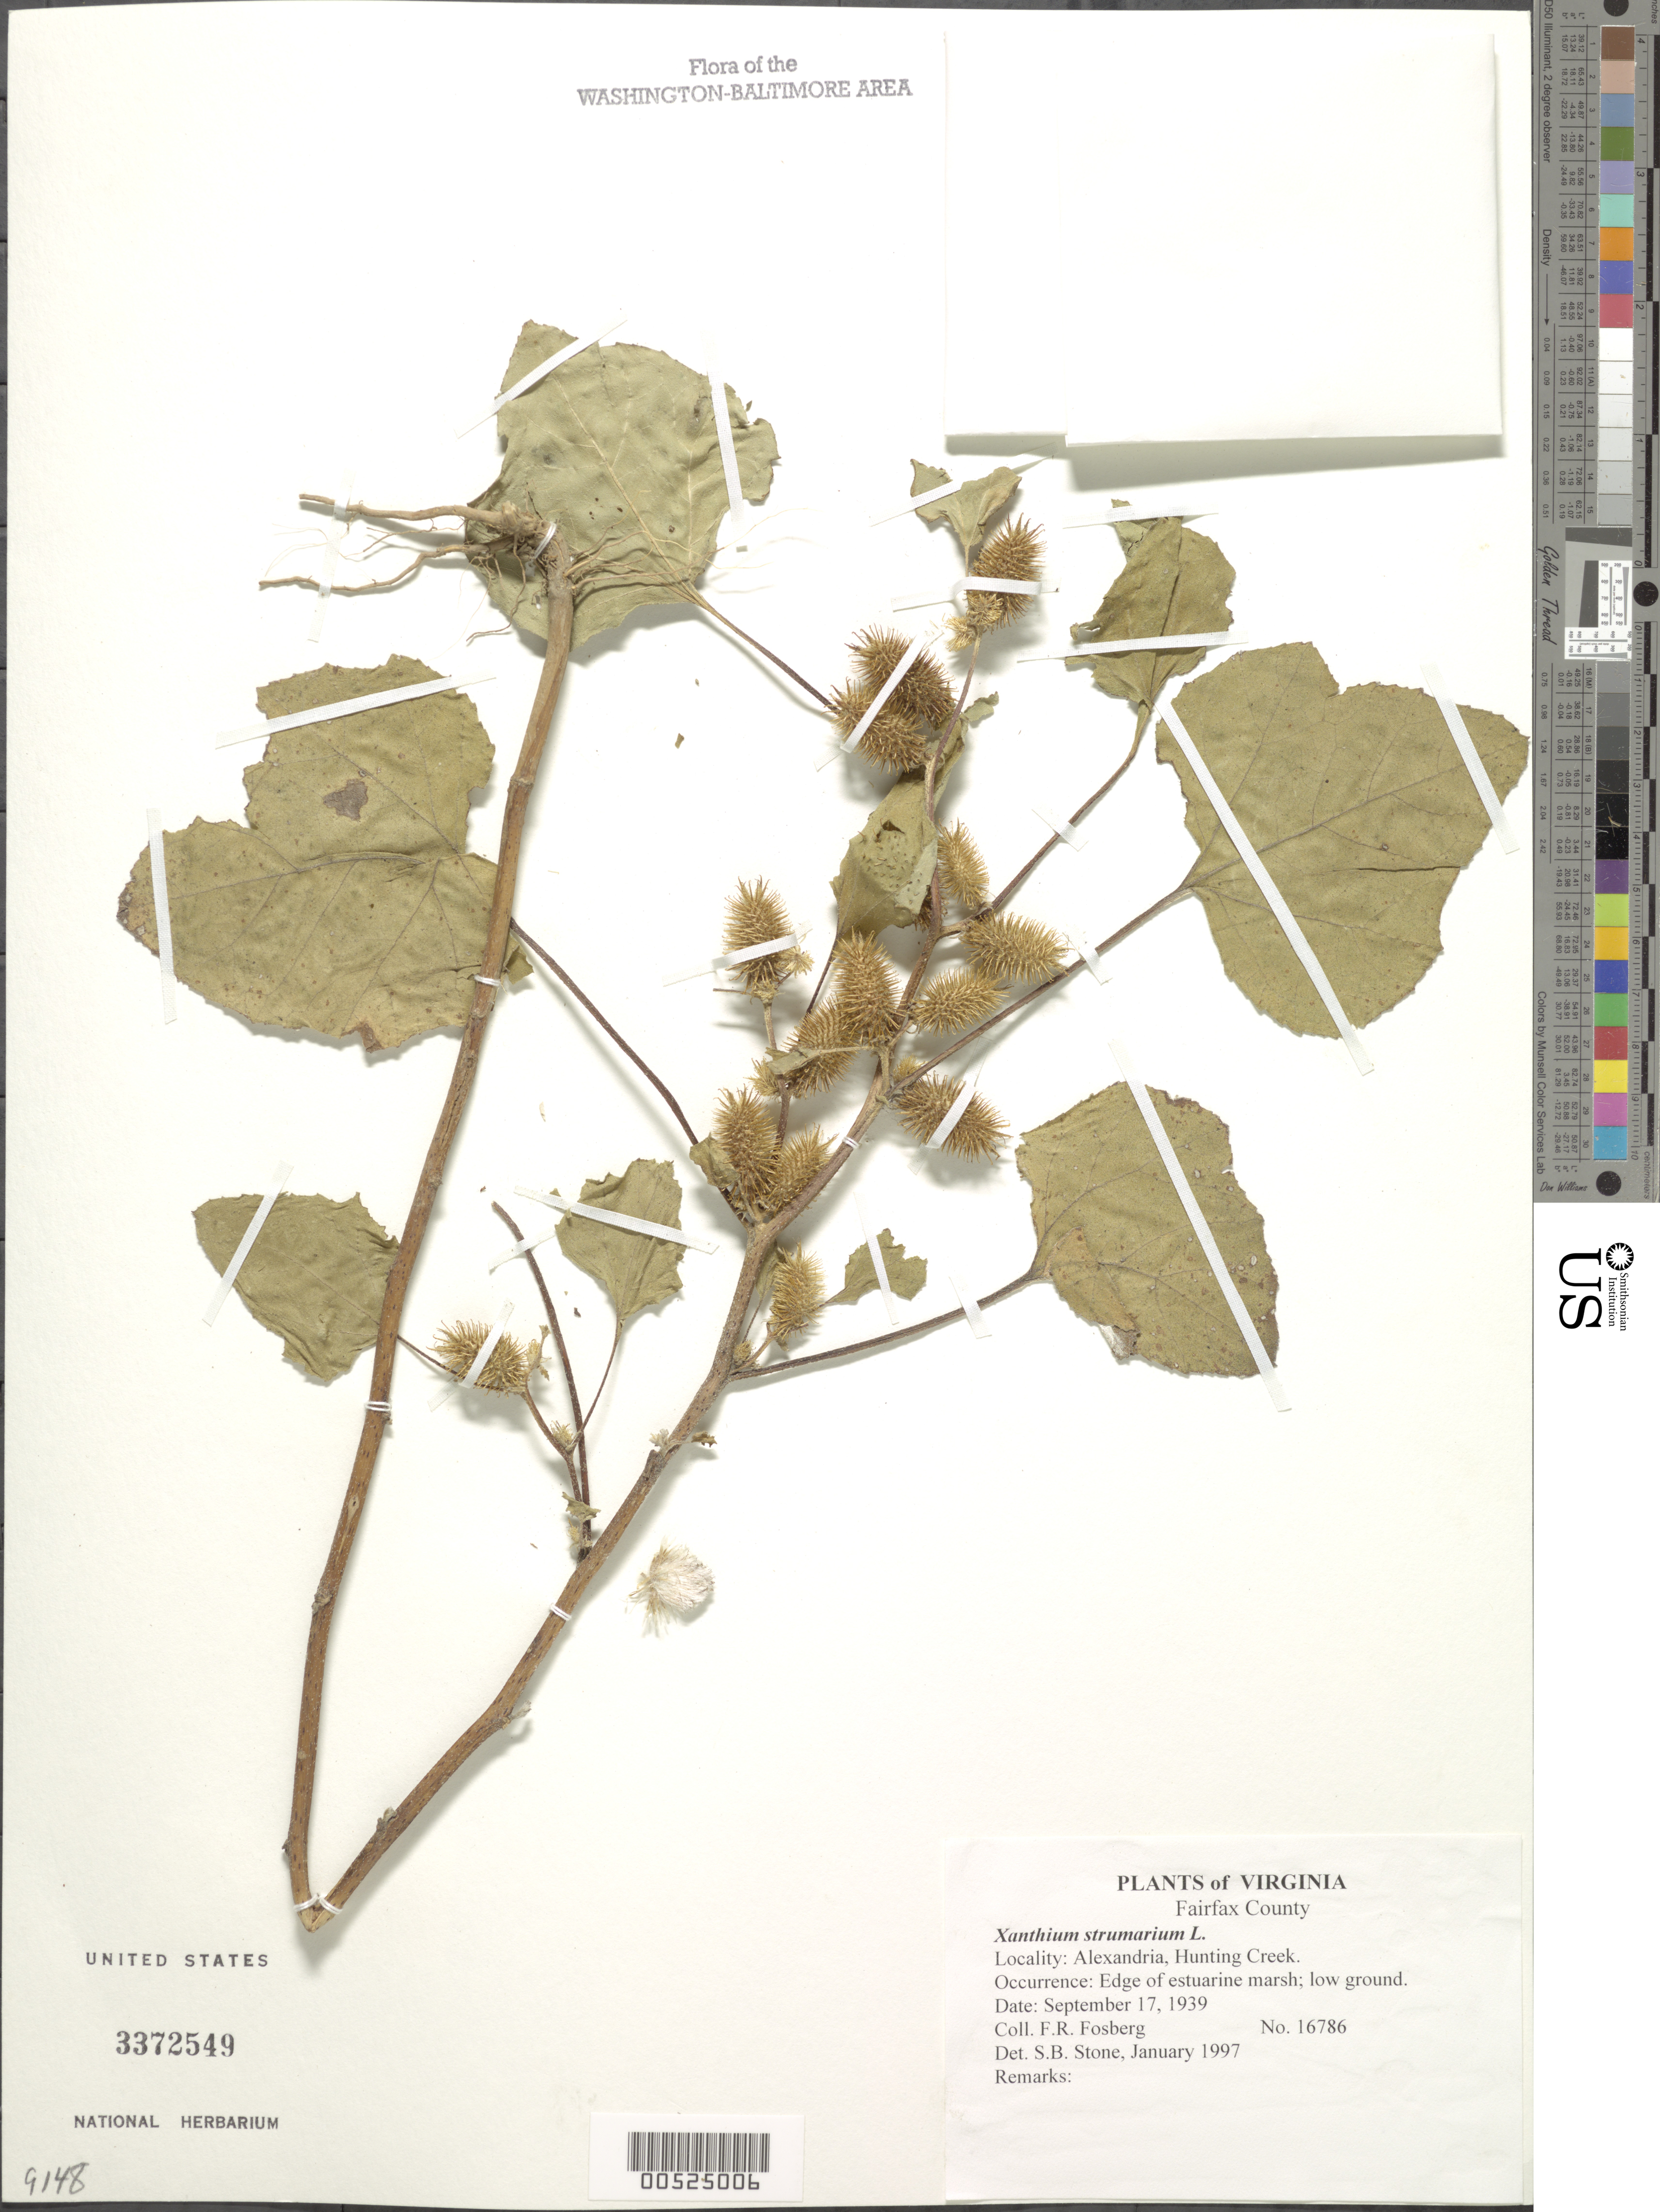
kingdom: Plantae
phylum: Tracheophyta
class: Magnoliopsida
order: Asterales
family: Asteraceae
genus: Xanthium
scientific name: Xanthium strumarium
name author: L.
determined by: Stone, S. B.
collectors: F. R. Fosberg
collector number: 16786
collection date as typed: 17 Sep 1939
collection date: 1939-09-17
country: United States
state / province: Virginia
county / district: City of Alexandria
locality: Alexandria, Hunting Creek.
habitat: Edge of estuarine marsh; low ground.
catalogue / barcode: US 3372549